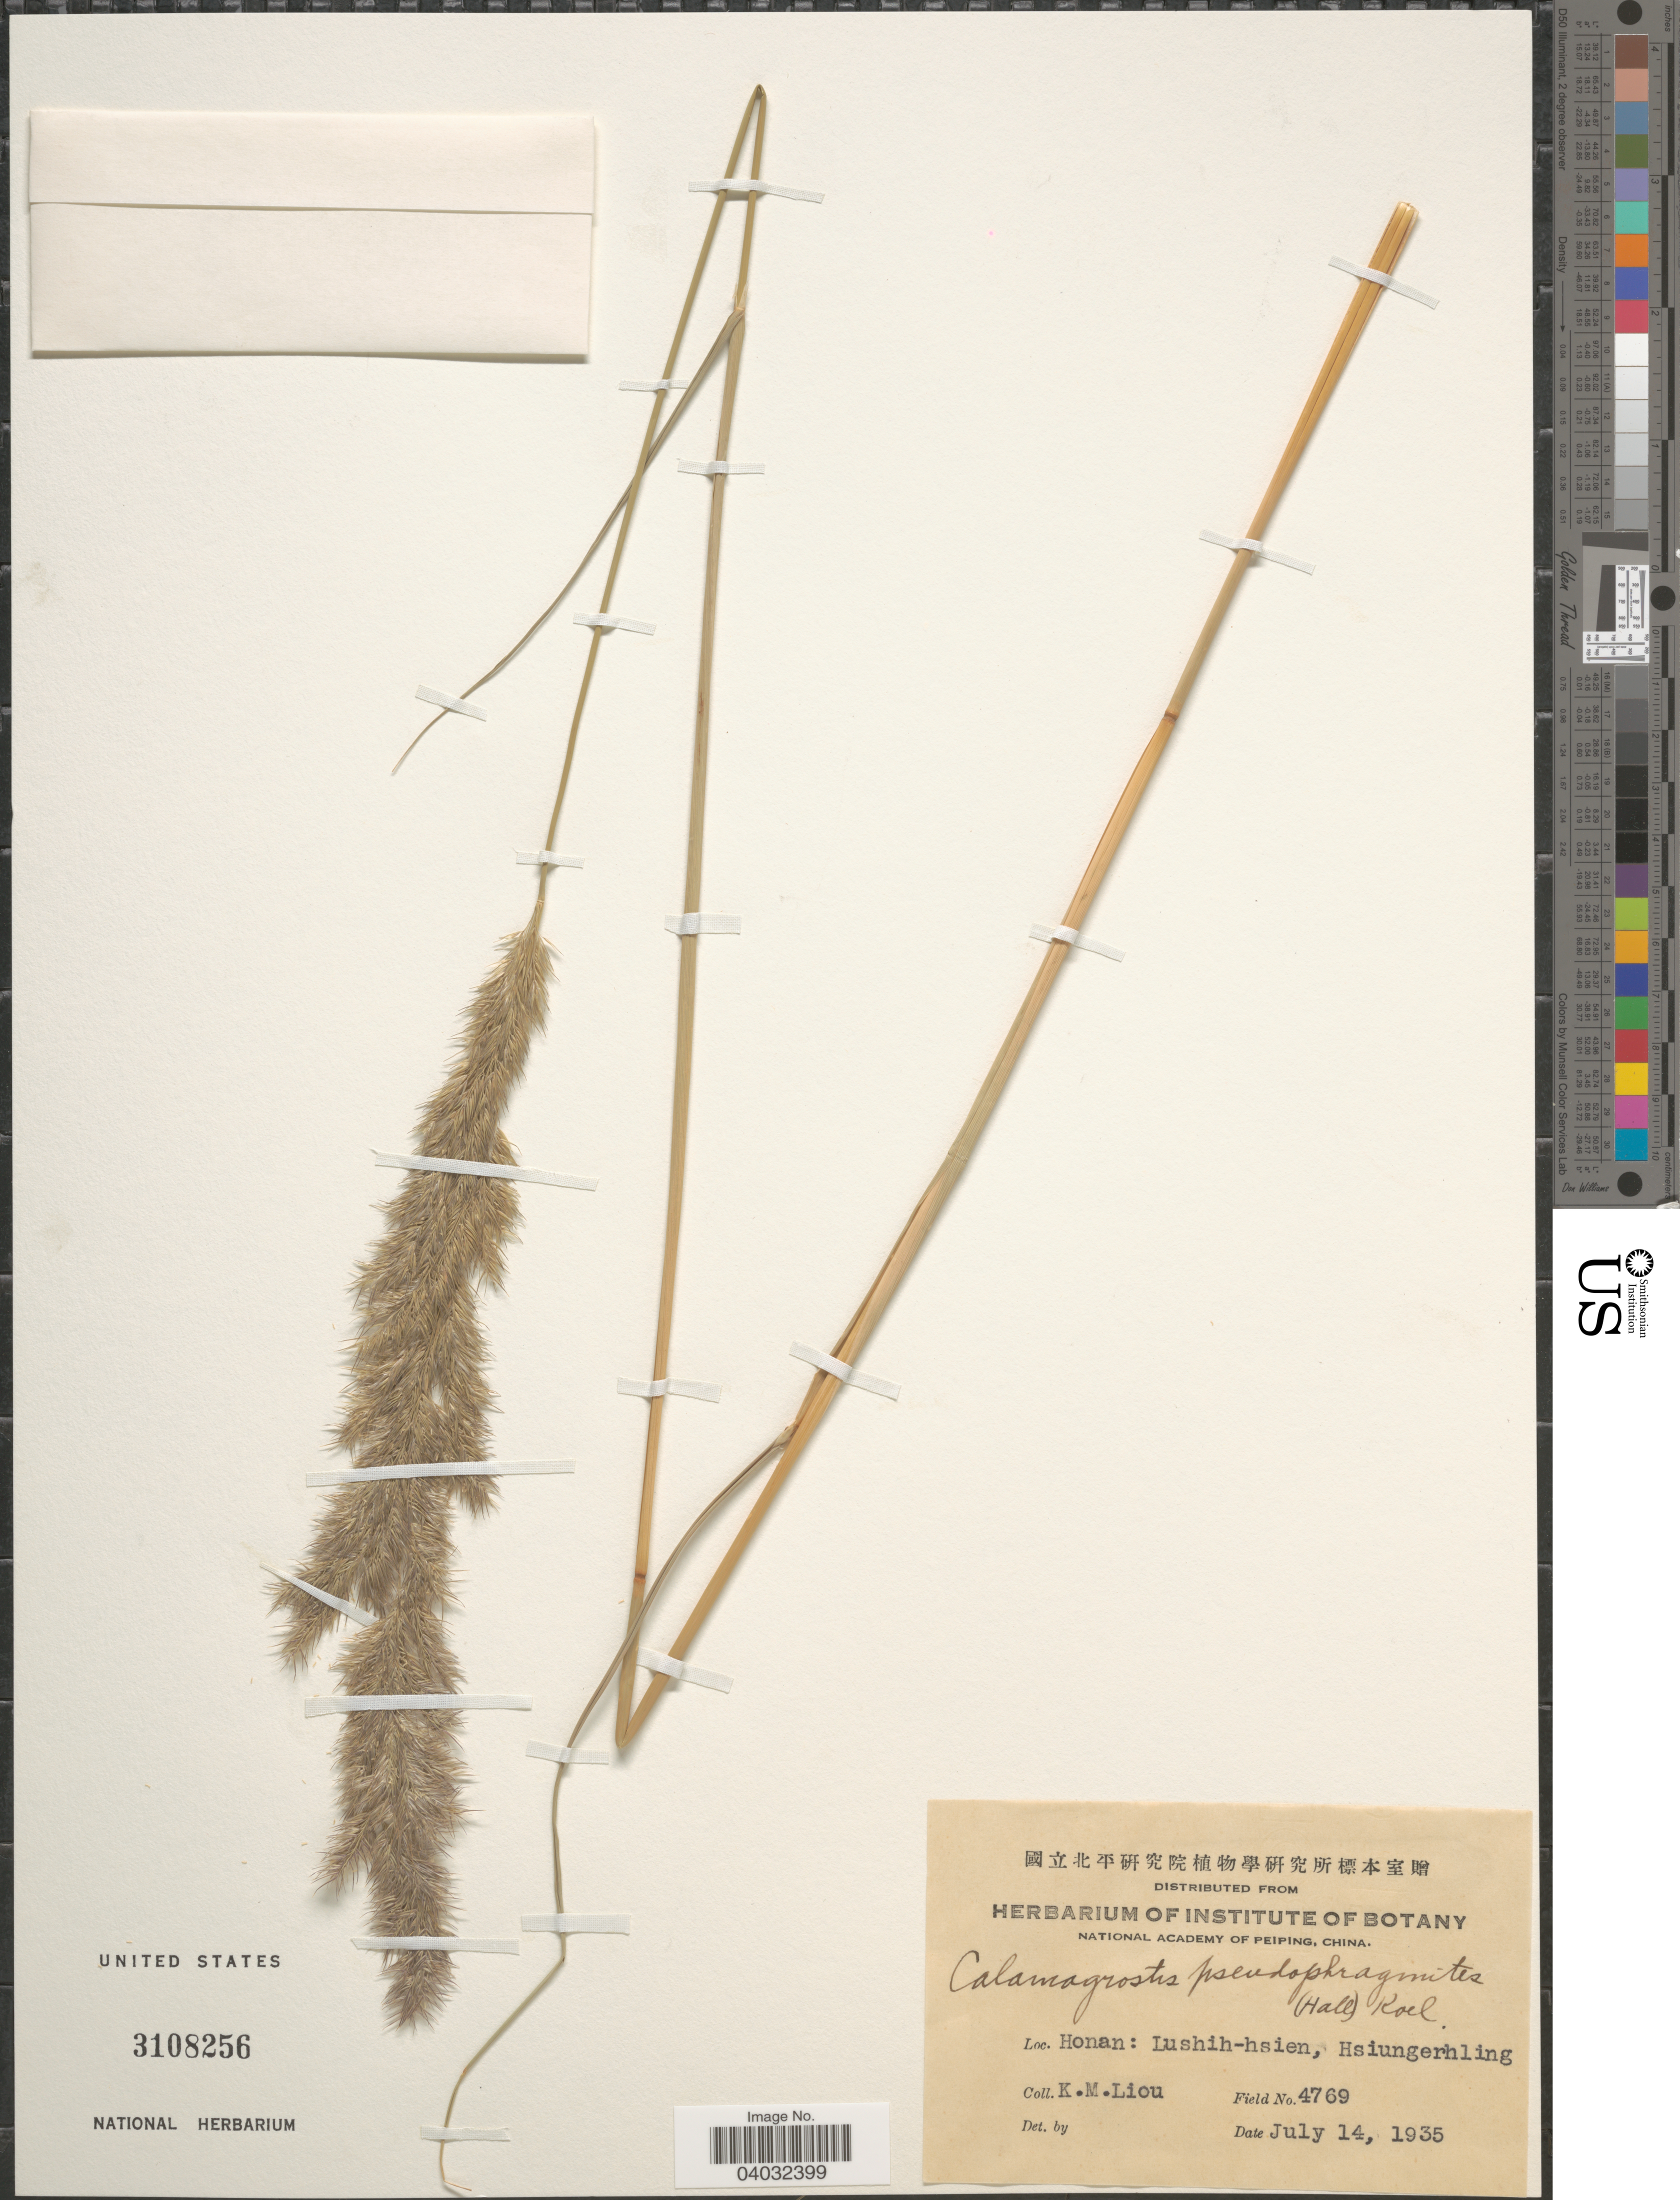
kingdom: Plantae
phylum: Tracheophyta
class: Liliopsida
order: Poales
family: Poaceae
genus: Calamagrostis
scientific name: Calamagrostis pseudophragmites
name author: (Haller f.) Koeler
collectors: K. M. Liou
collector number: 4769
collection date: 1935-07-14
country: China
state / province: Henan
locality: Honan: Lushih-hsien, Hsiungerhling.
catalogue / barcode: US 3108256